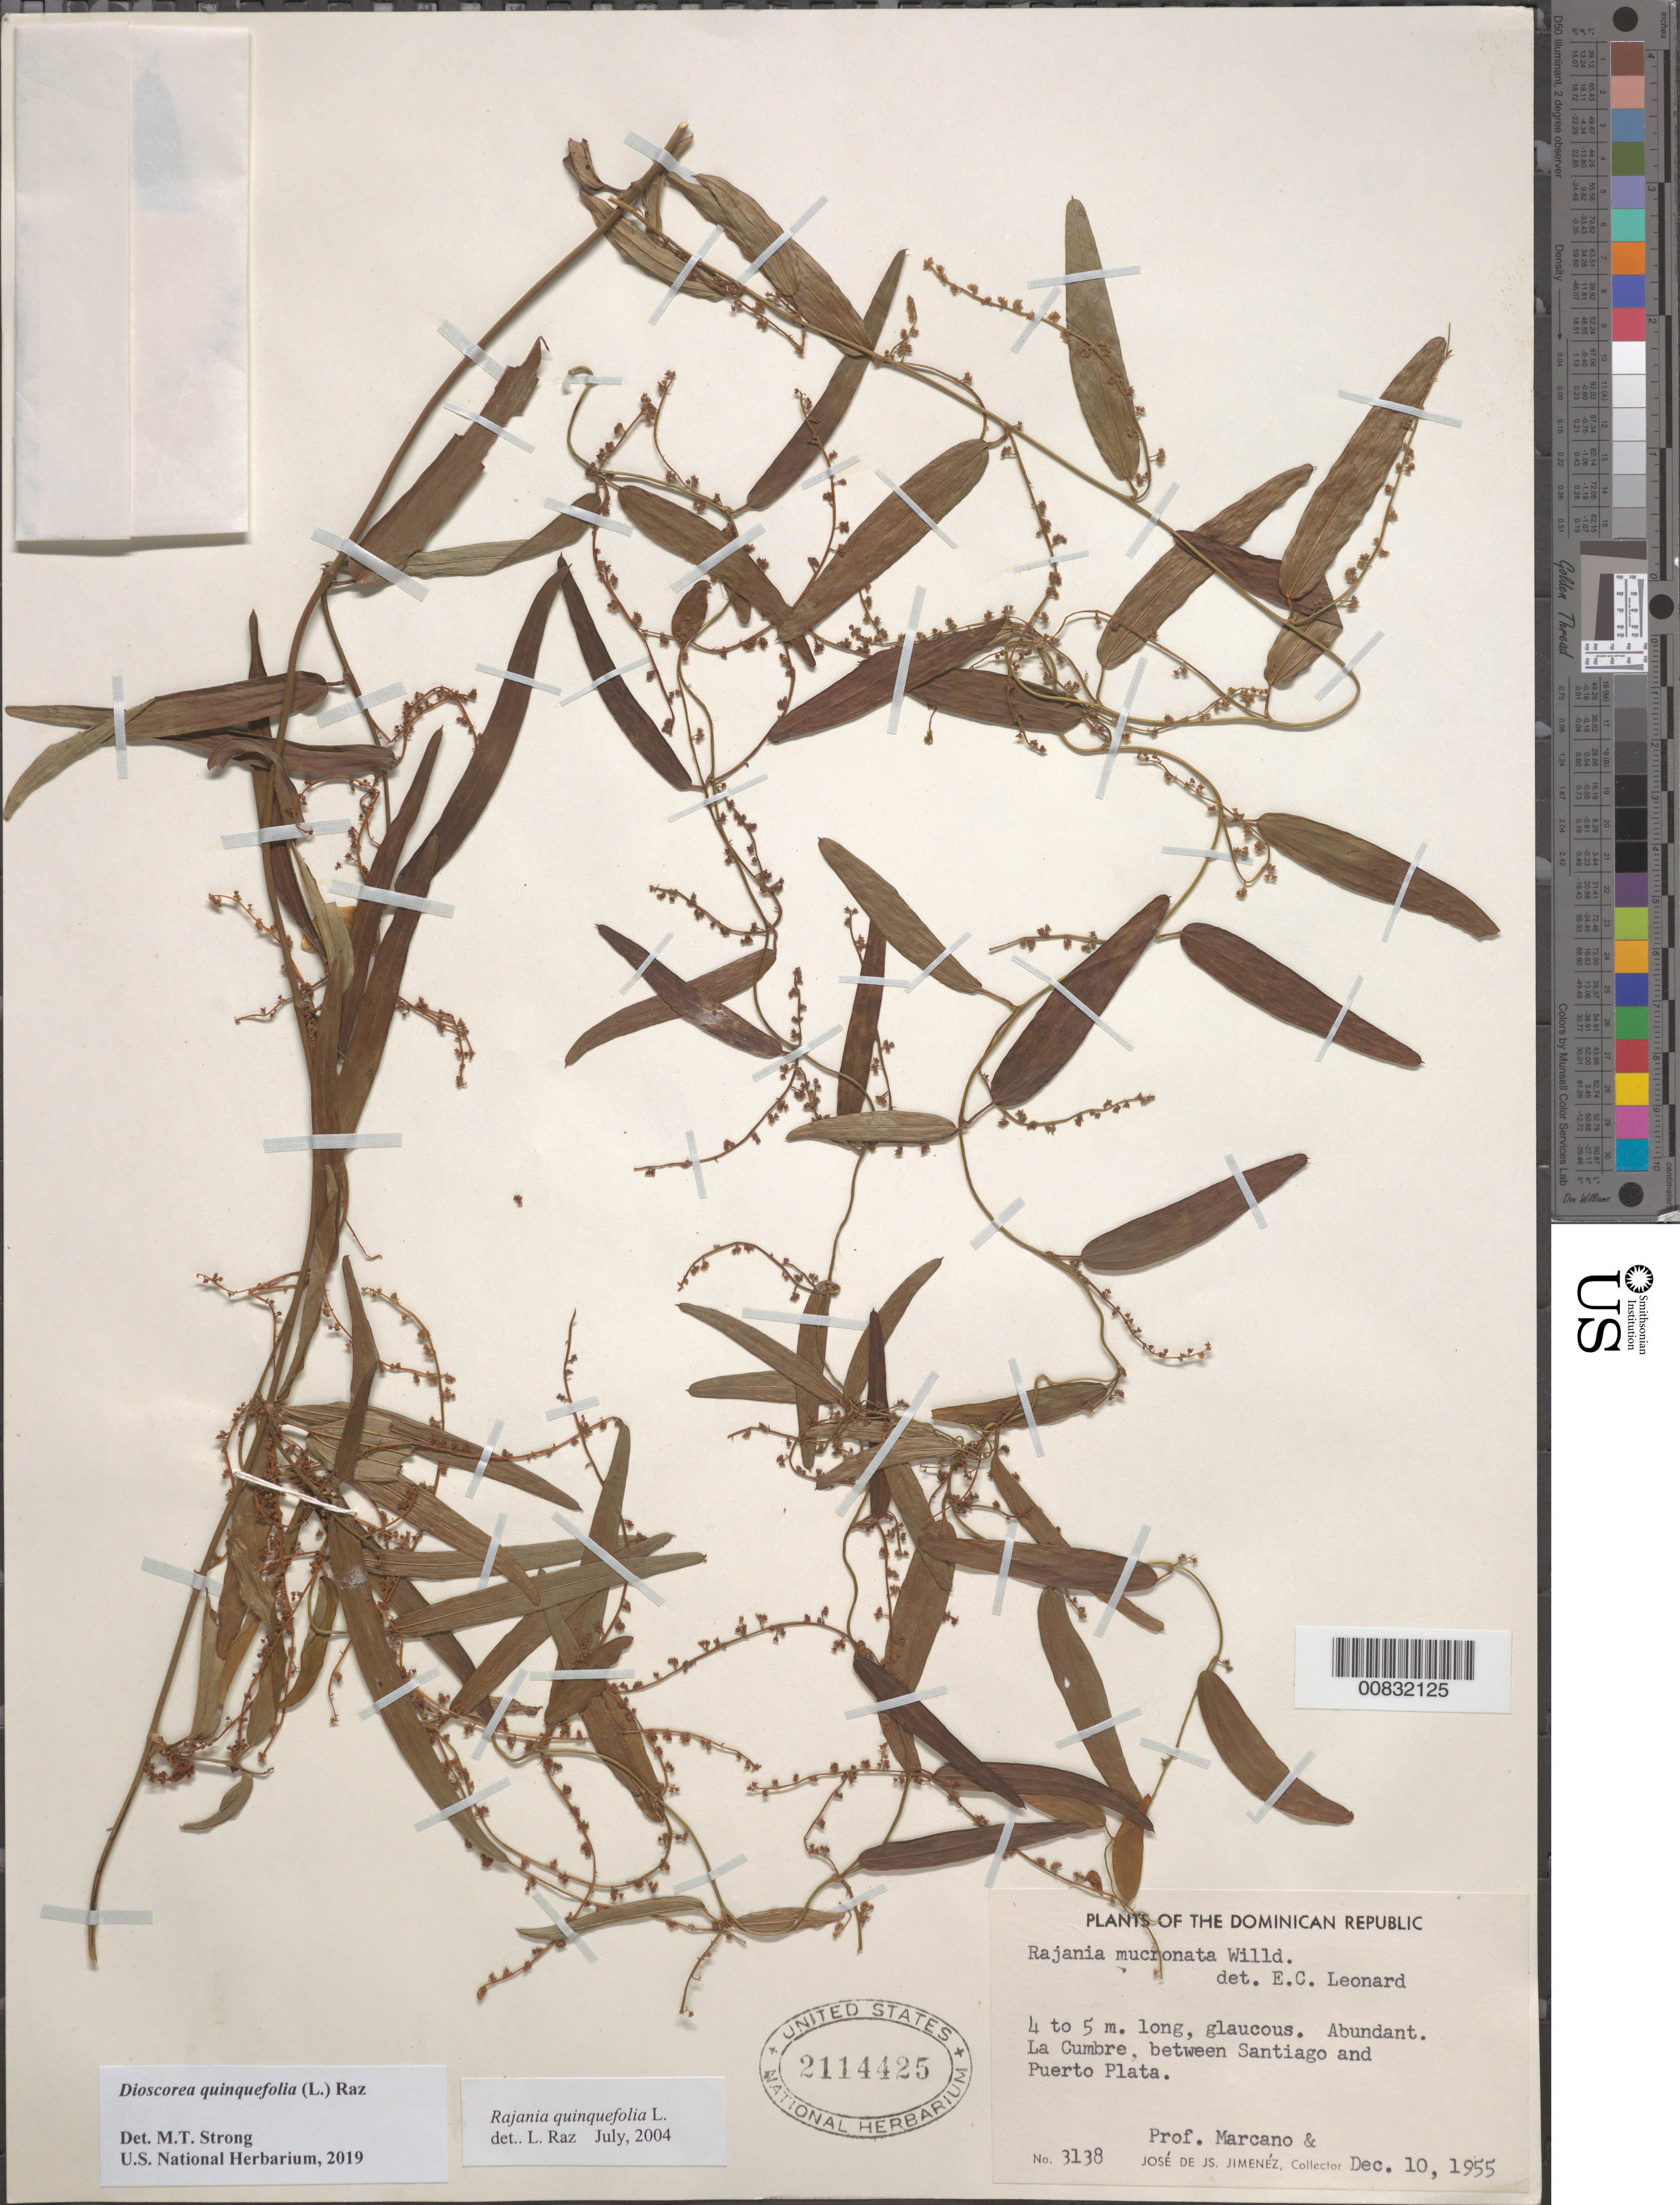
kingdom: Plantae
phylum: Tracheophyta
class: Liliopsida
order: Dioscoreales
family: Dioscoreaceae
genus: Dioscorea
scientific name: Dioscorea quinquefolia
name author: (L.) Raz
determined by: Strong, M. T., (US), Smithsonian Institution - National Museum of Natural History (UNITED STATES)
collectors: J. J. Jiménez & E. J. Marcano F.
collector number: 3138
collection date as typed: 10 Dec 1955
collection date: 1955-12-10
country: Dominican Republic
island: Hispaniola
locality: La Cumbre, between Santiago and Puerto Plata.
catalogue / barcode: US 2114425